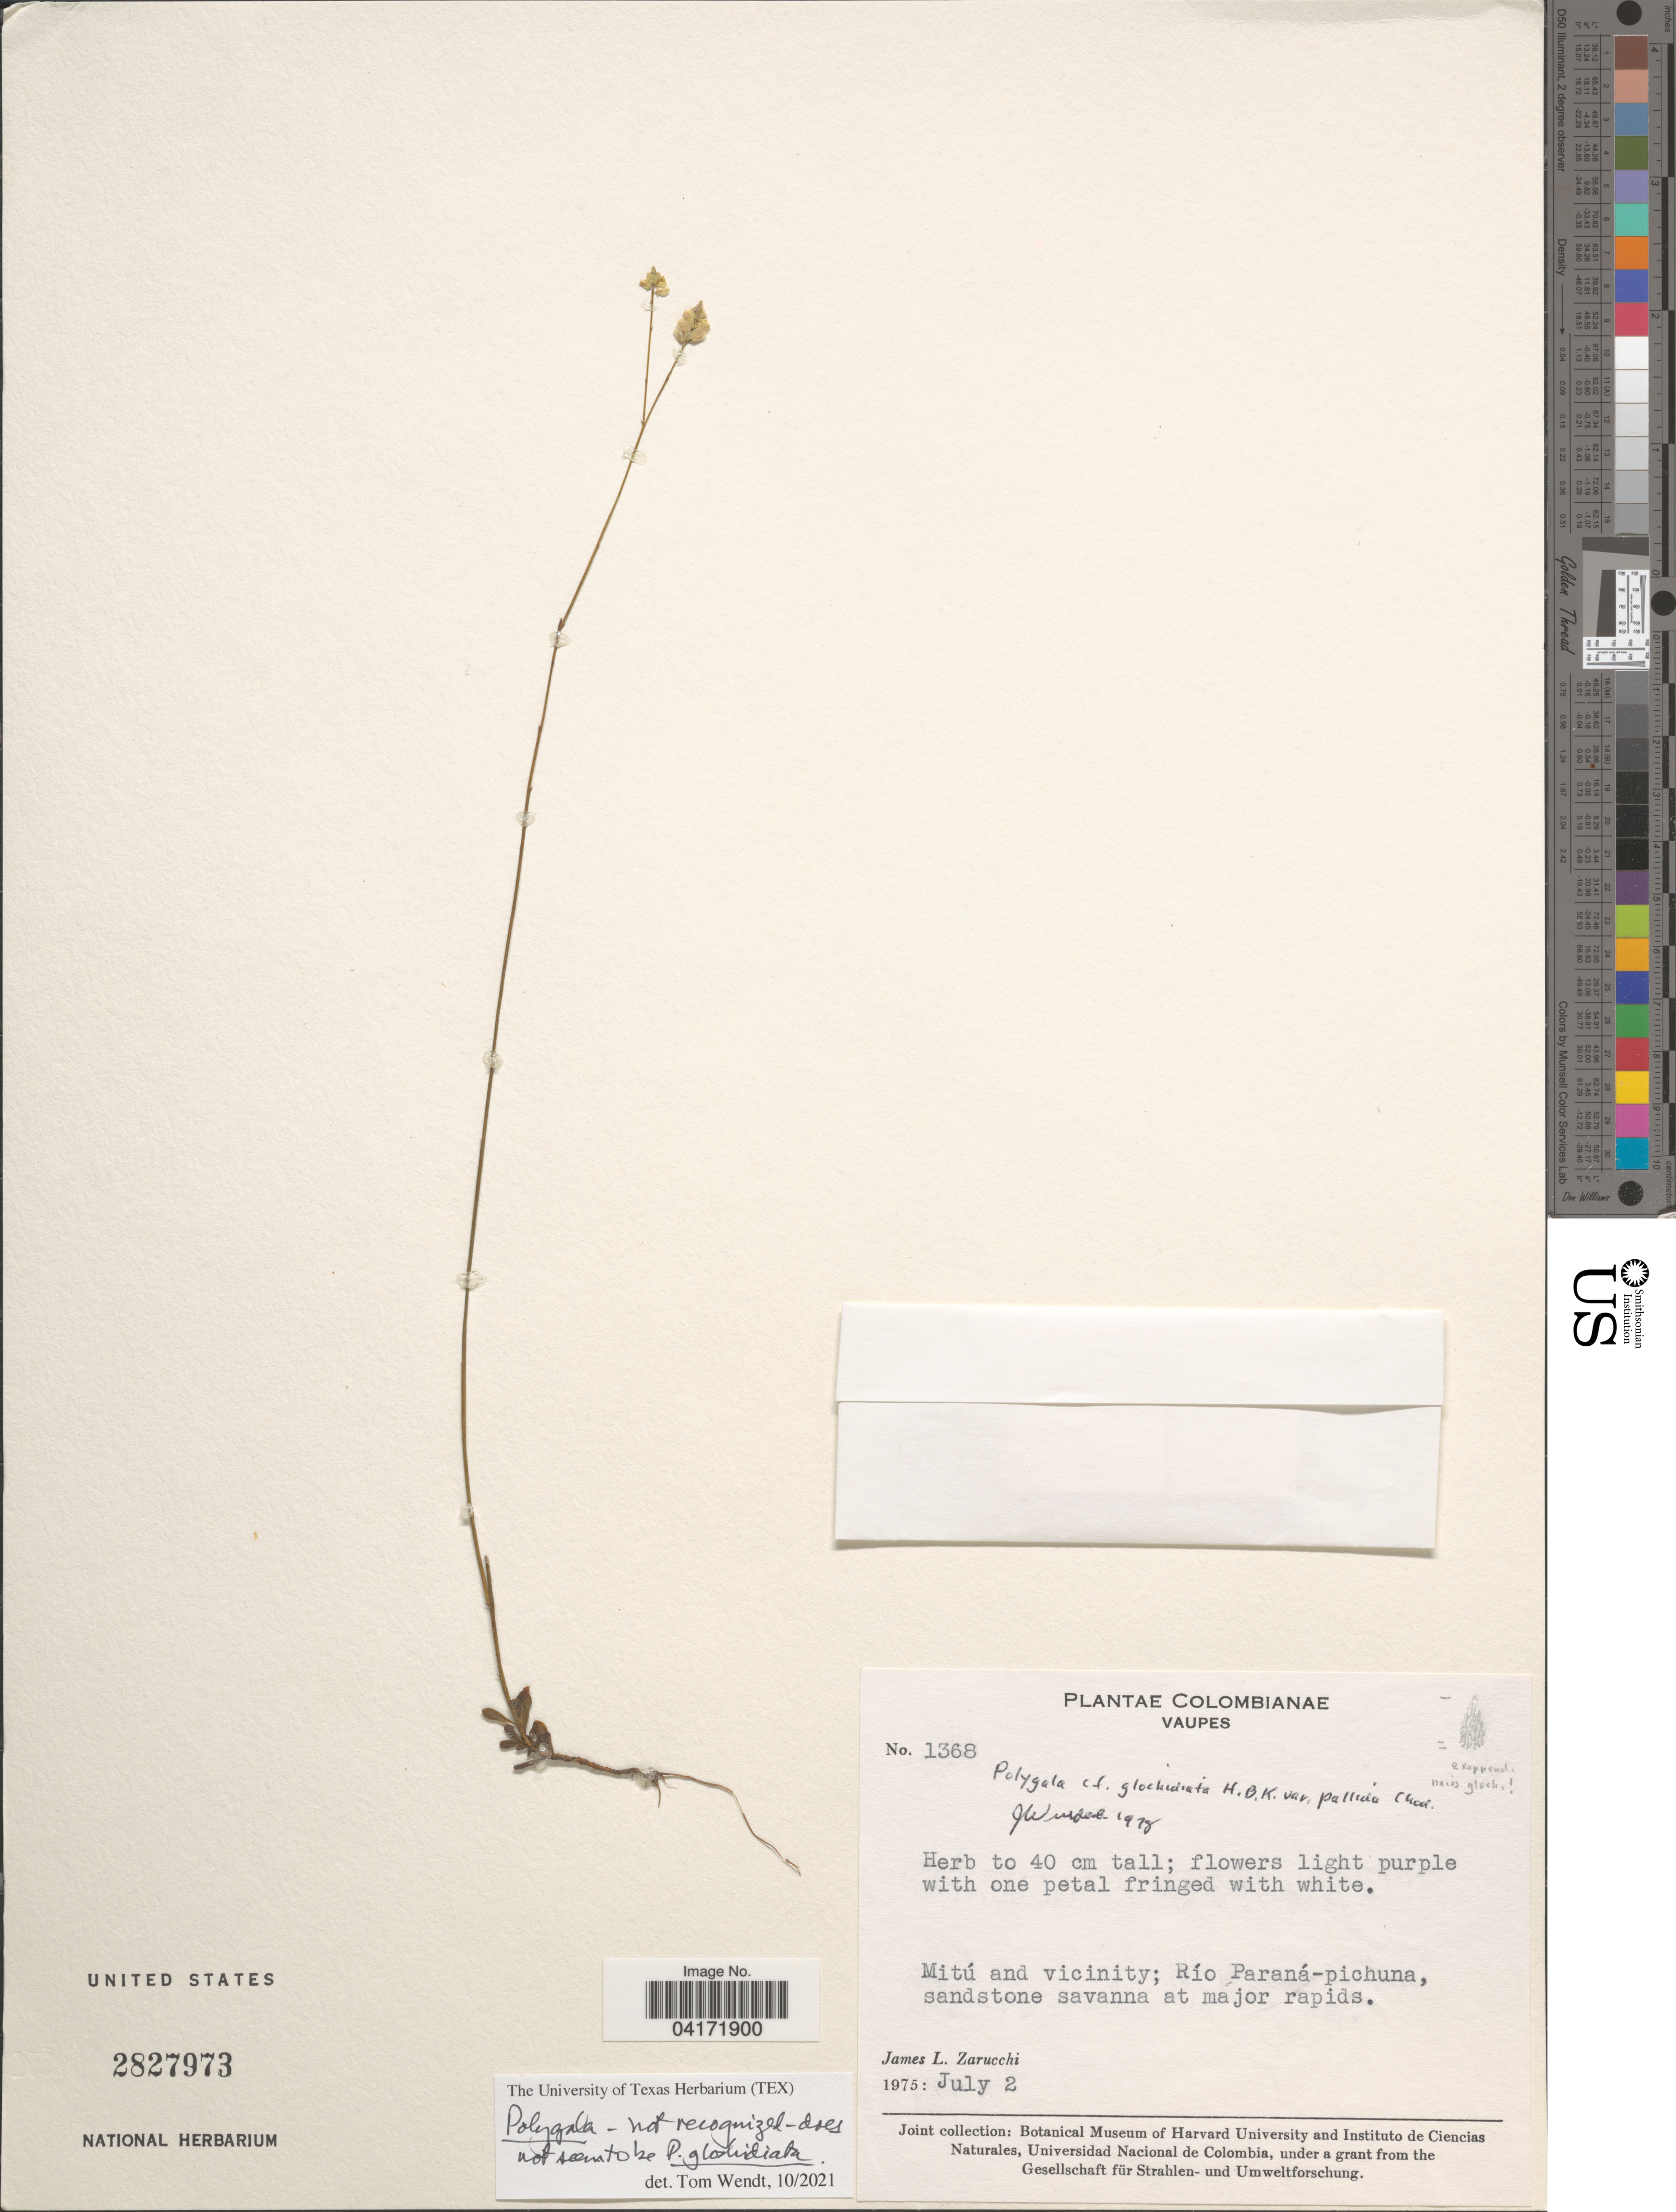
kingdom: Plantae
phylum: Tracheophyta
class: Magnoliopsida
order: Fabales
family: Polygalaceae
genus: Polygala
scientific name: Polygala glochidiata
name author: Kunth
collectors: J. L. Zarucchi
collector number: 1368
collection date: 1975-07-02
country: Colombia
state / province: Vaupés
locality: Colombianae. Mitú and vicinity; Río Paraná-pichuna.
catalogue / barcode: US 2827973